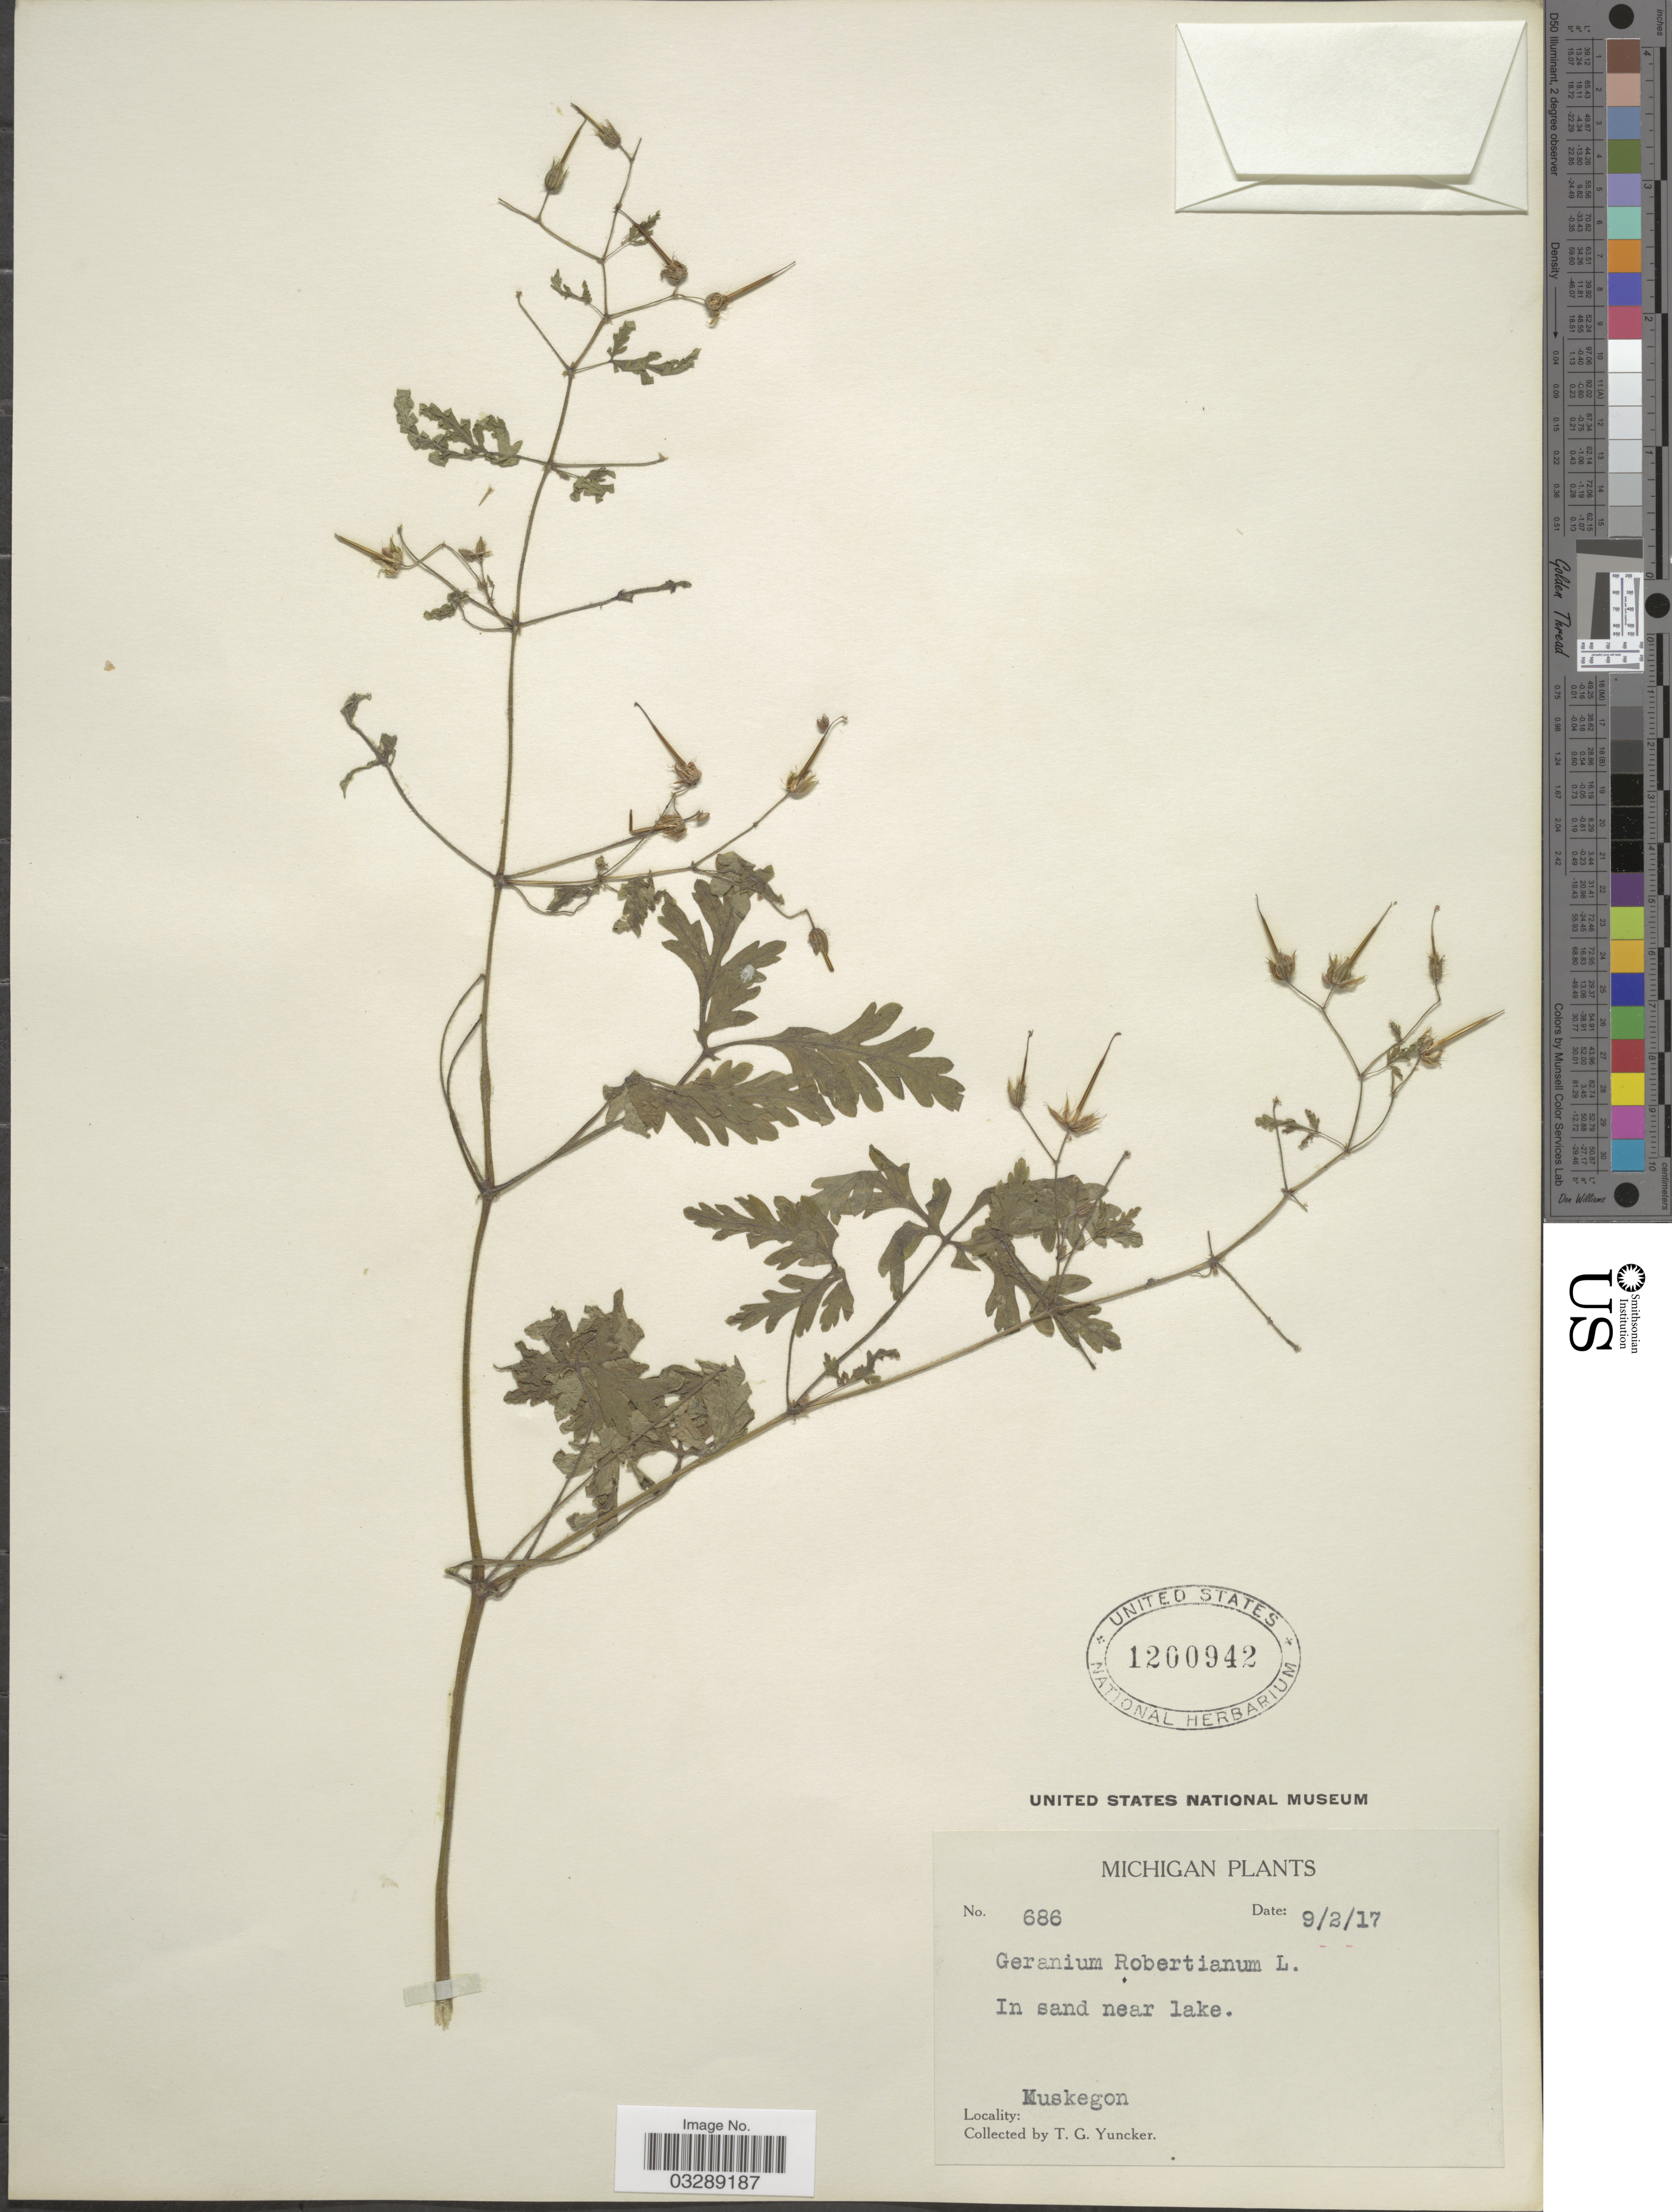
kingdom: Plantae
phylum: Tracheophyta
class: Magnoliopsida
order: Geraniales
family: Geraniaceae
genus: Geranium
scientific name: Geranium robertianum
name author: L.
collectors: T. G. Yuncker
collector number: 686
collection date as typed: Transcribed d/m/y: 2/9/17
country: United States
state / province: Michigan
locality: In sand near lake. Muskegon.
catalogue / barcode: US 1200942